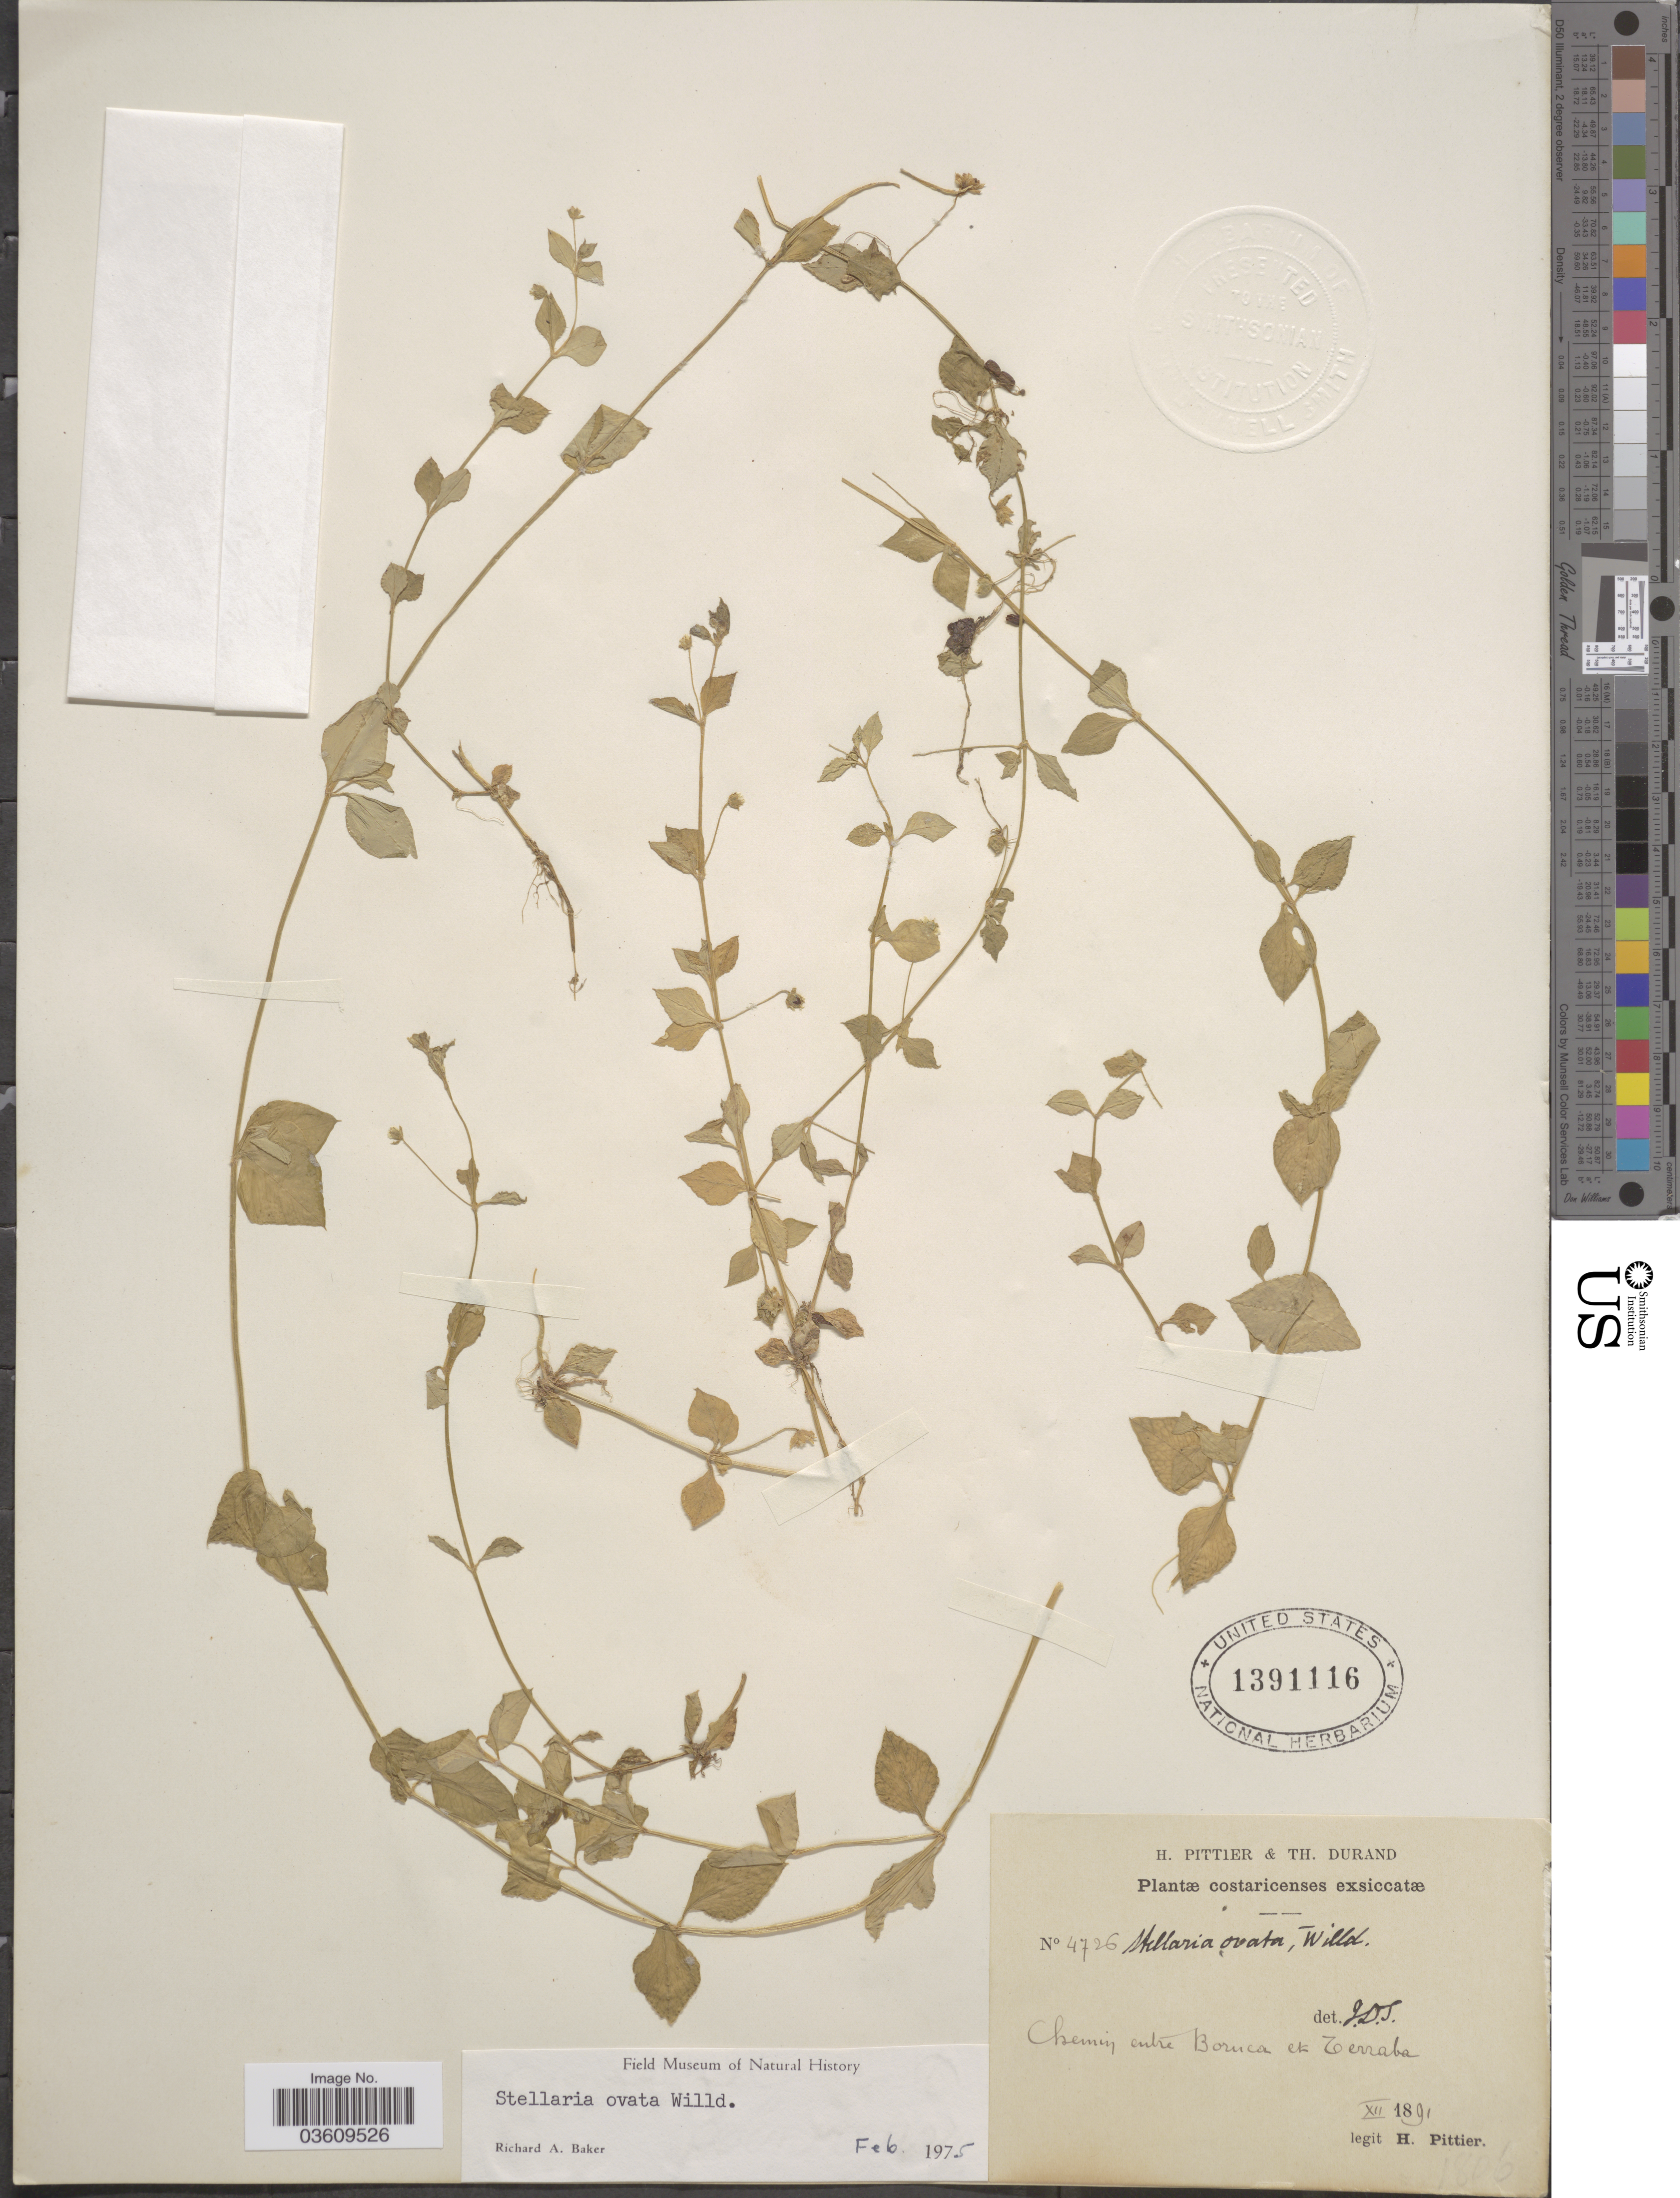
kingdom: Plantae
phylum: Tracheophyta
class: Magnoliopsida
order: Caryophyllales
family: Caryophyllaceae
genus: Stellaria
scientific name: Stellaria ovata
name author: Willd.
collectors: H. F. Pittier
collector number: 4726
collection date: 1891-12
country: Costa Rica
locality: Chemin entre Boruca et Terraba.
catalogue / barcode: US 1391116